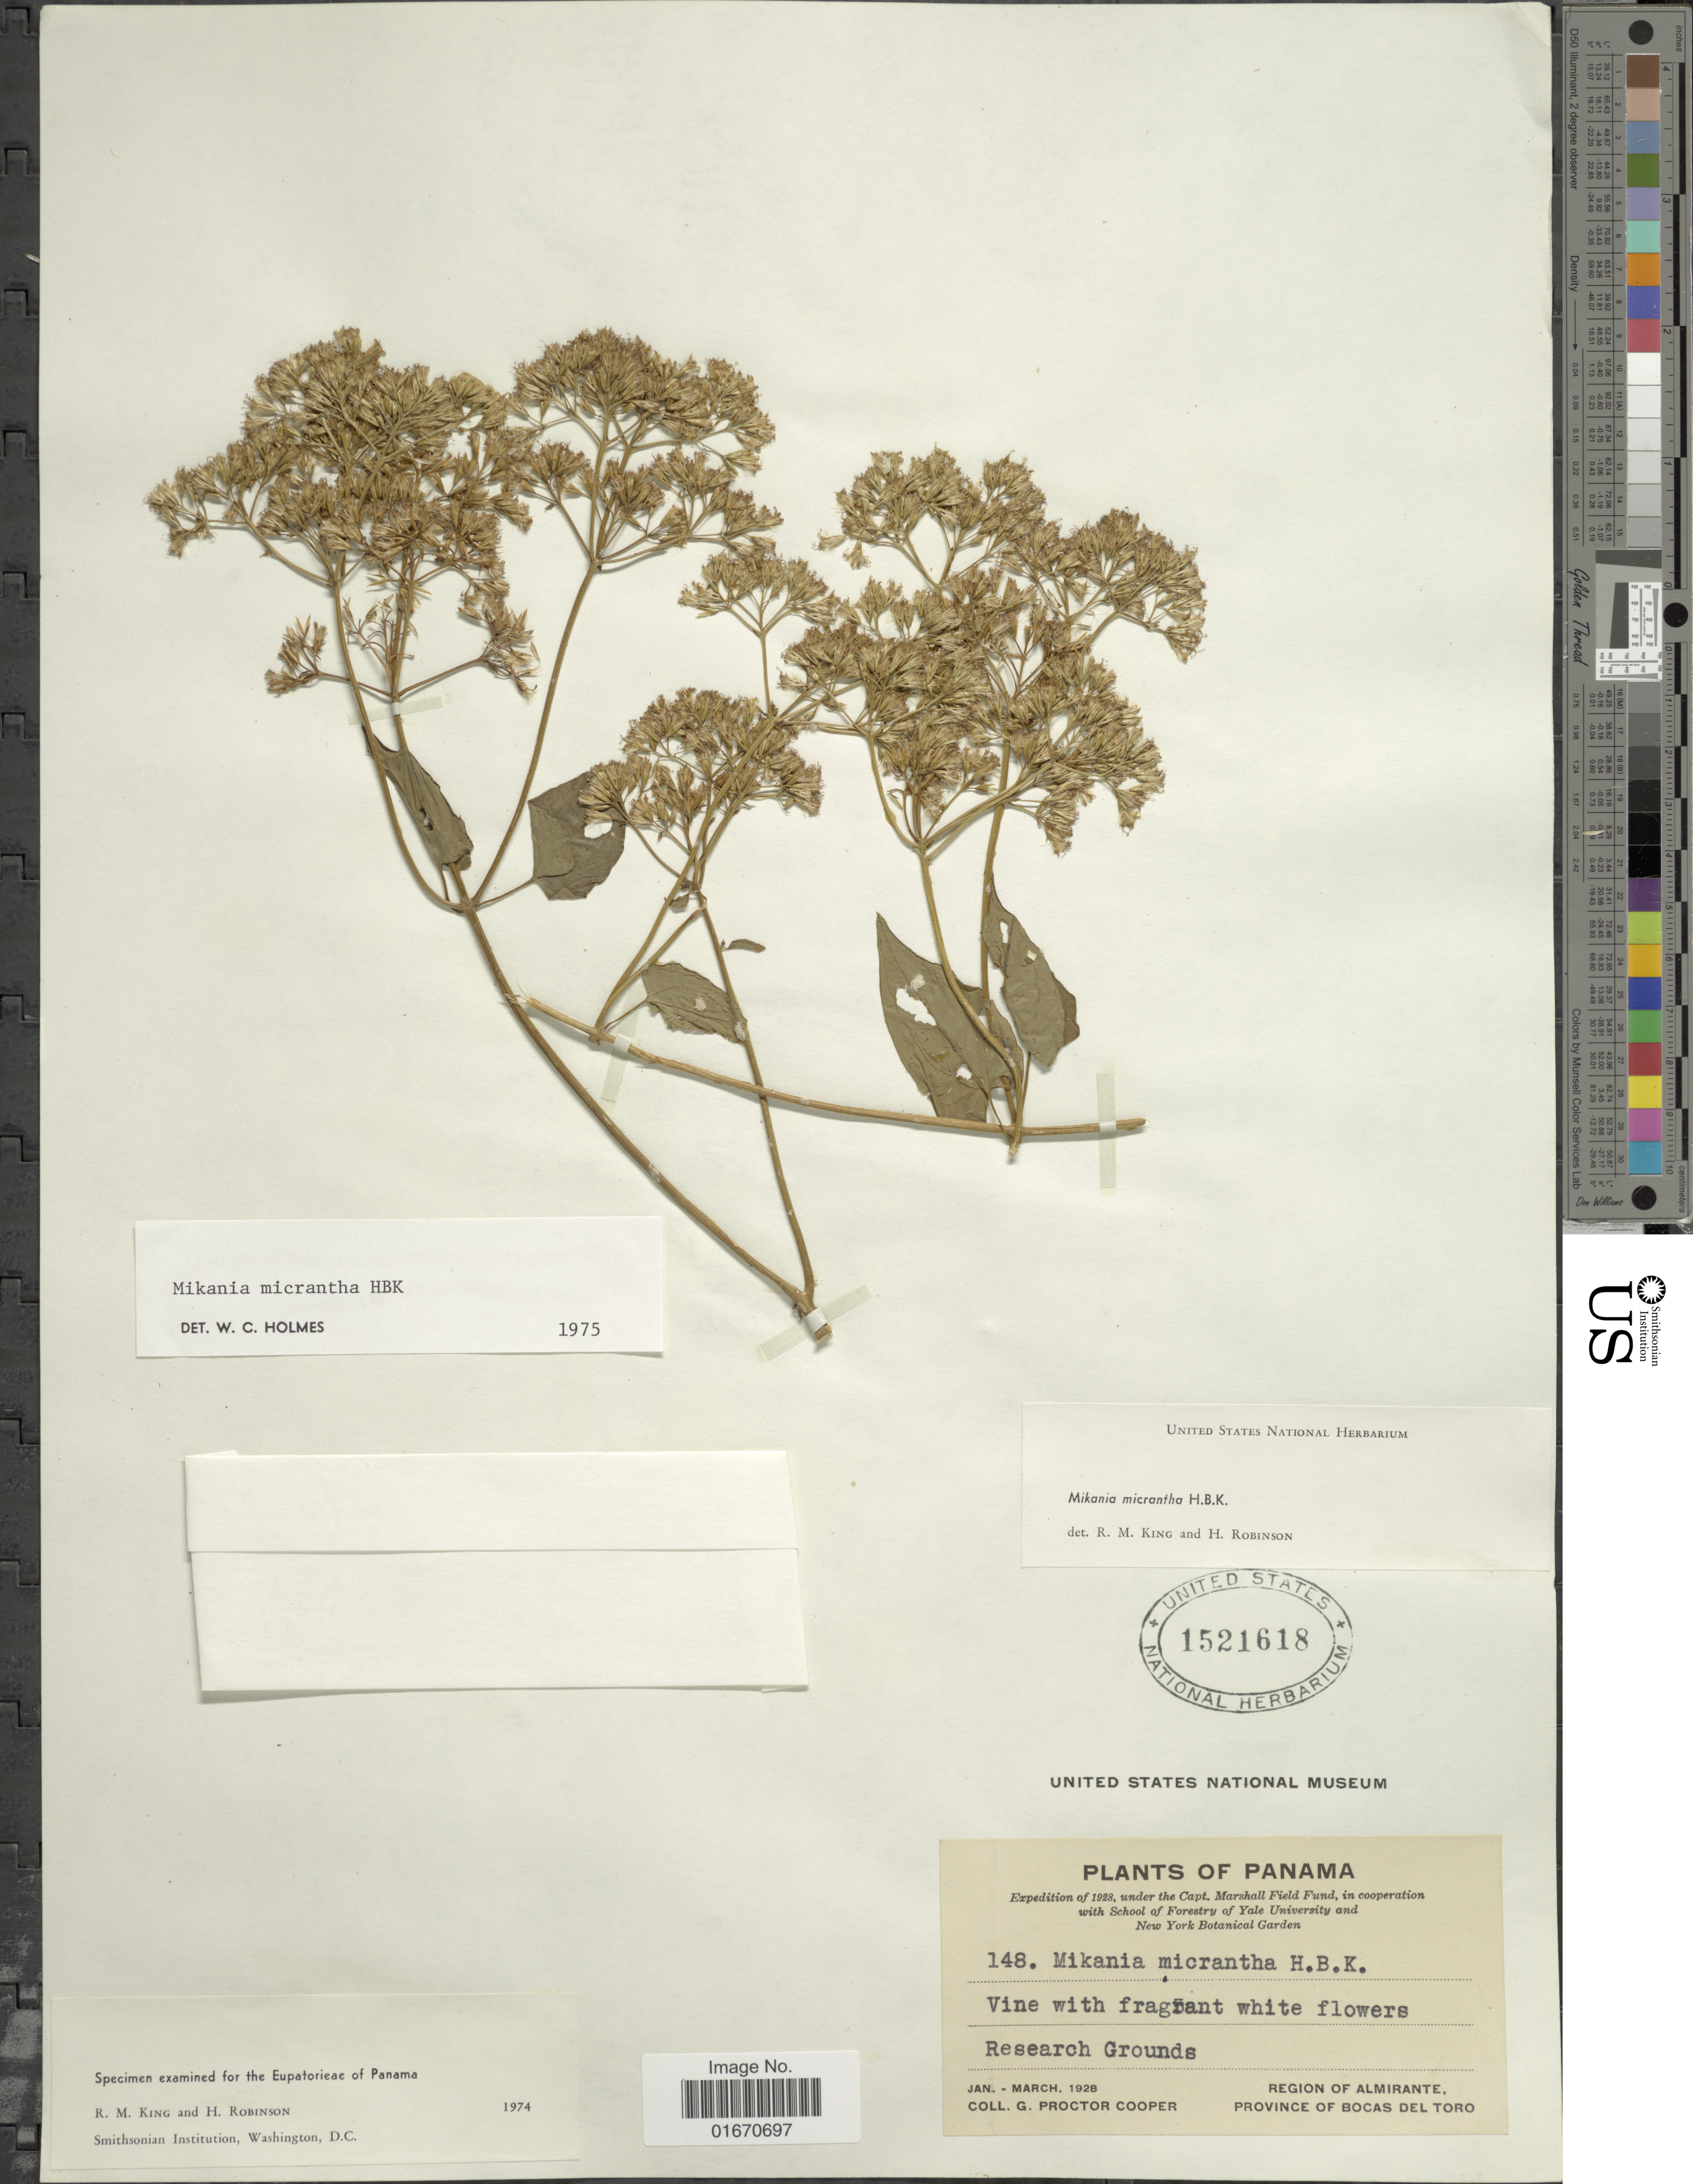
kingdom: Plantae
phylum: Tracheophyta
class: Magnoliopsida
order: Asterales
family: Asteraceae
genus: Mikania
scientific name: Mikania micrantha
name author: Kunth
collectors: G. Cooper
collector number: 148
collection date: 1928-01/1928-03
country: Panama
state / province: Bocas del Toro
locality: Region of Almirante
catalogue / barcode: US 1521618